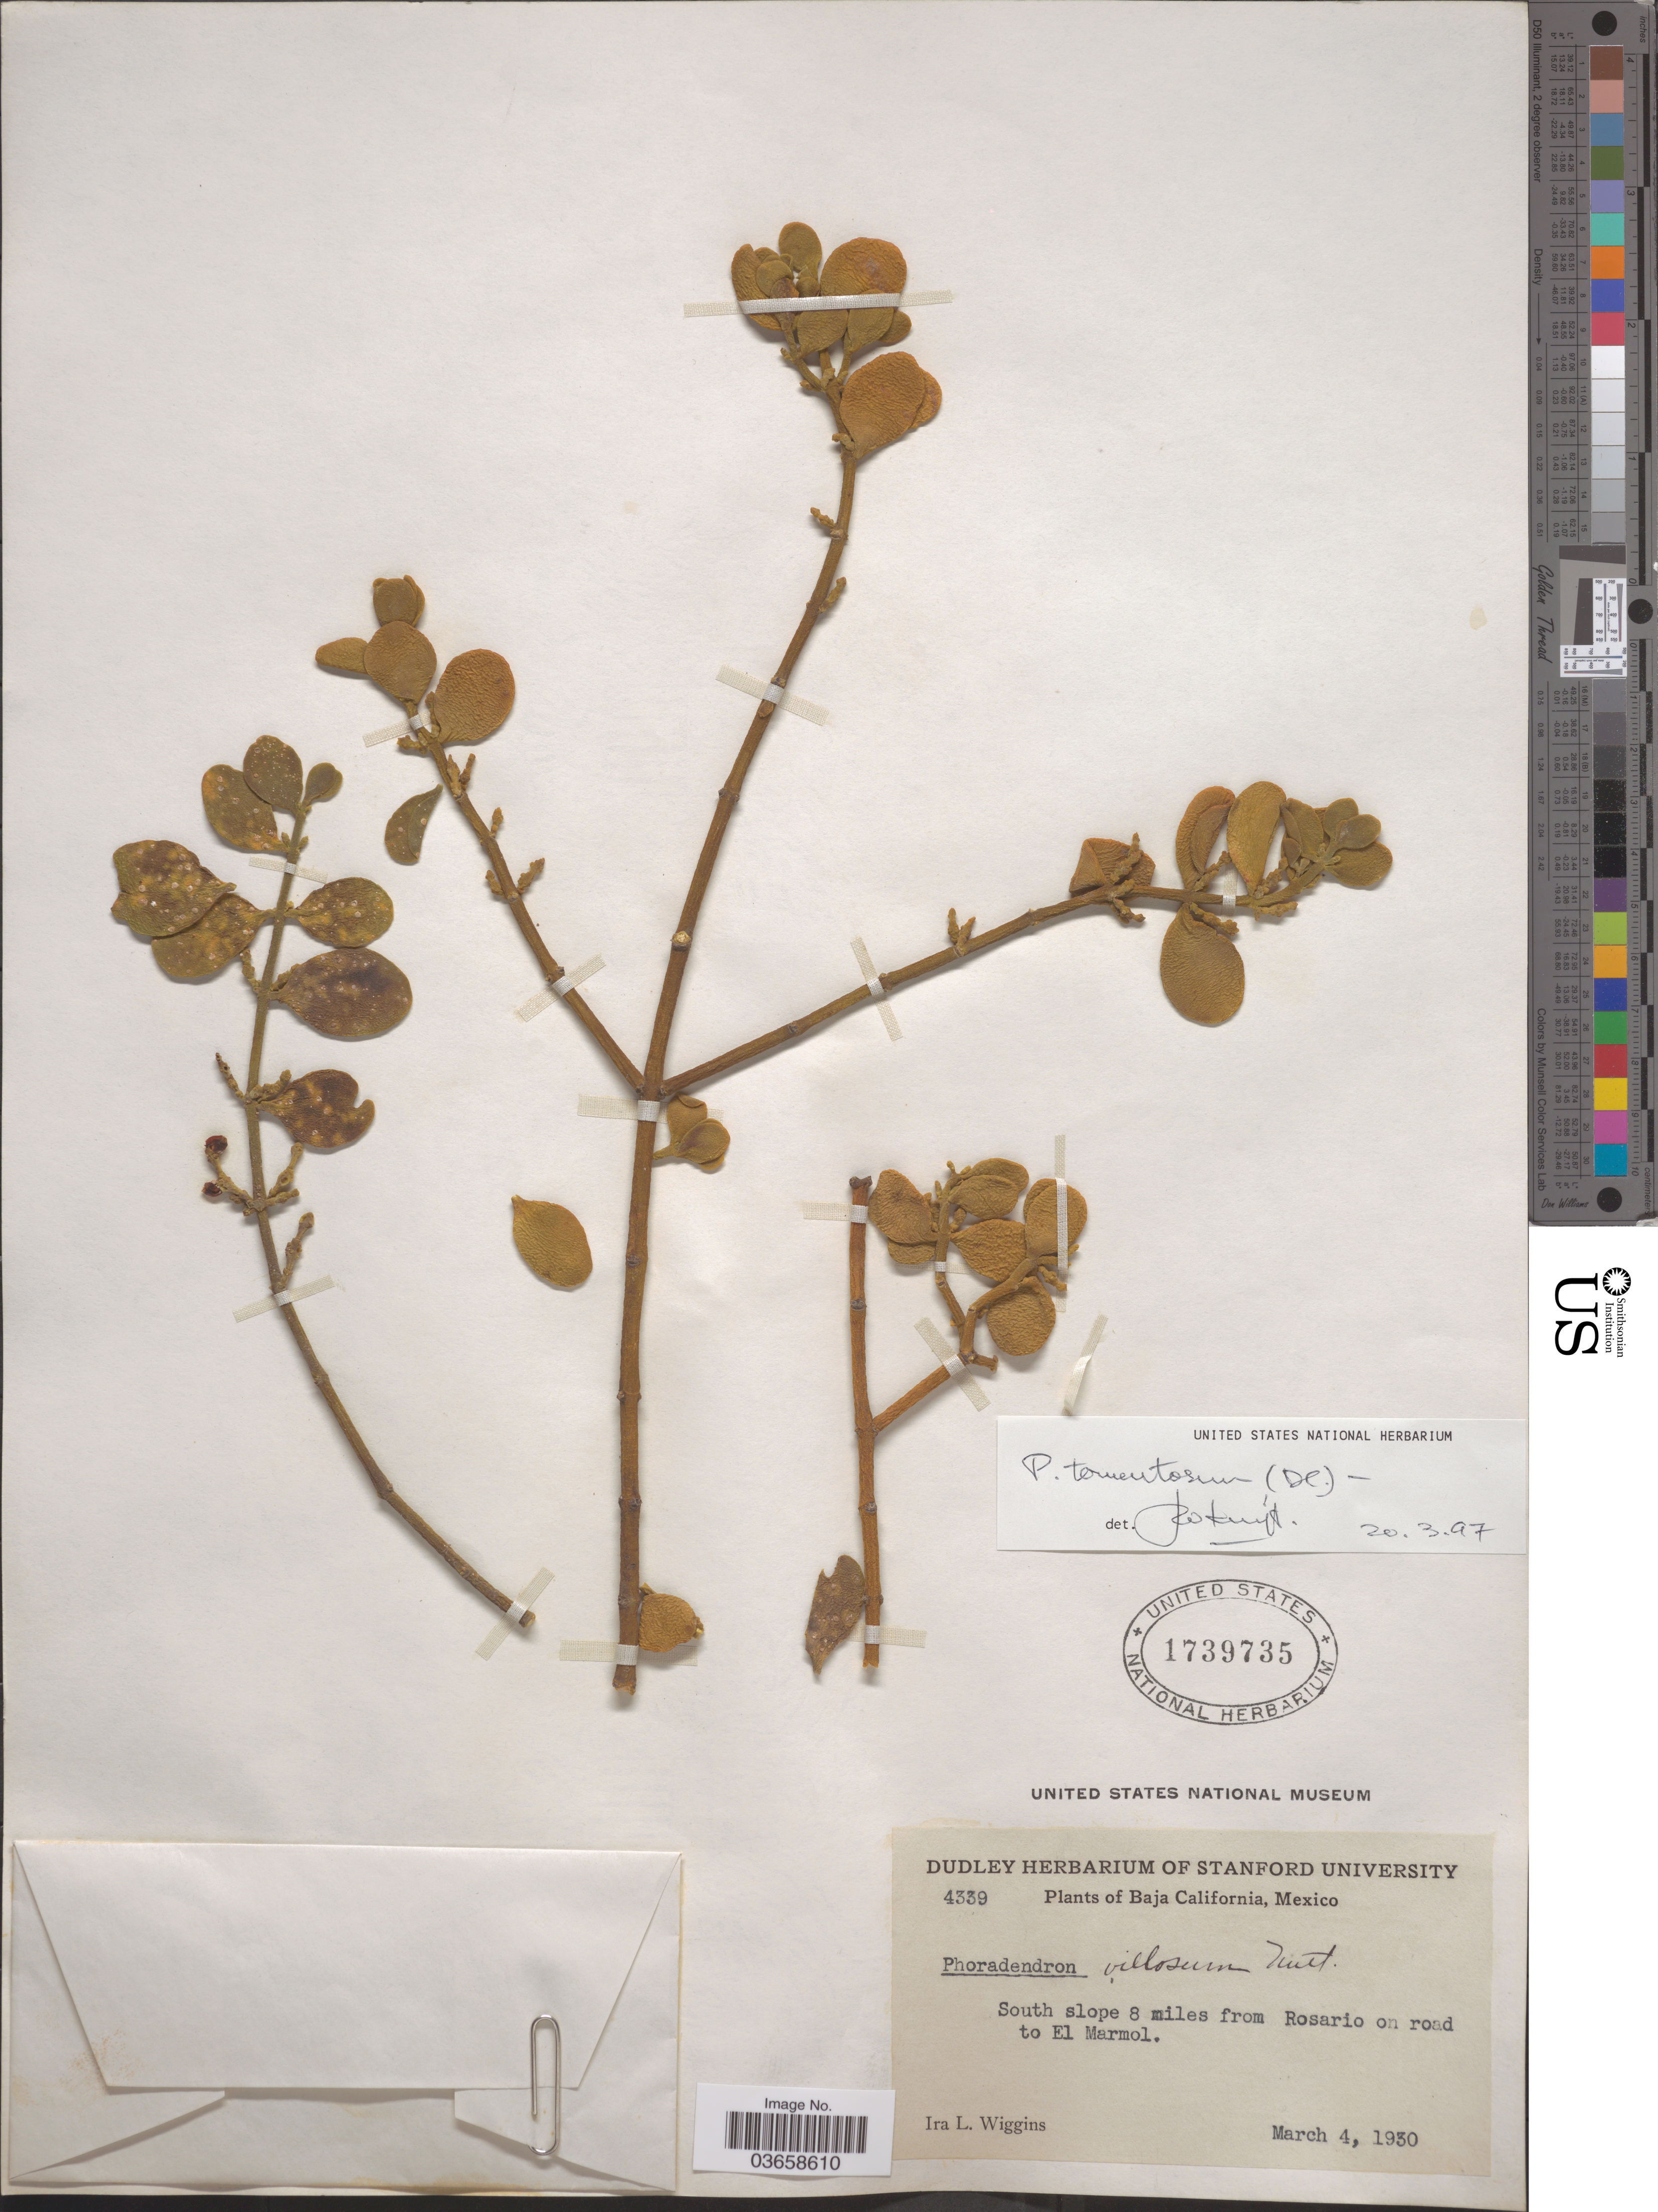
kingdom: Plantae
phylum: Tracheophyta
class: Magnoliopsida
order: Santalales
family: Viscaceae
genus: Phoradendron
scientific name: Phoradendron tomentosum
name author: DC.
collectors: I. L. Wiggins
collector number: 4339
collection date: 1930-03-04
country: Mexico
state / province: Baja California Norte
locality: South slope 8 miles from Rosario on road to El Marmol.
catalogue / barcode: US 1739735